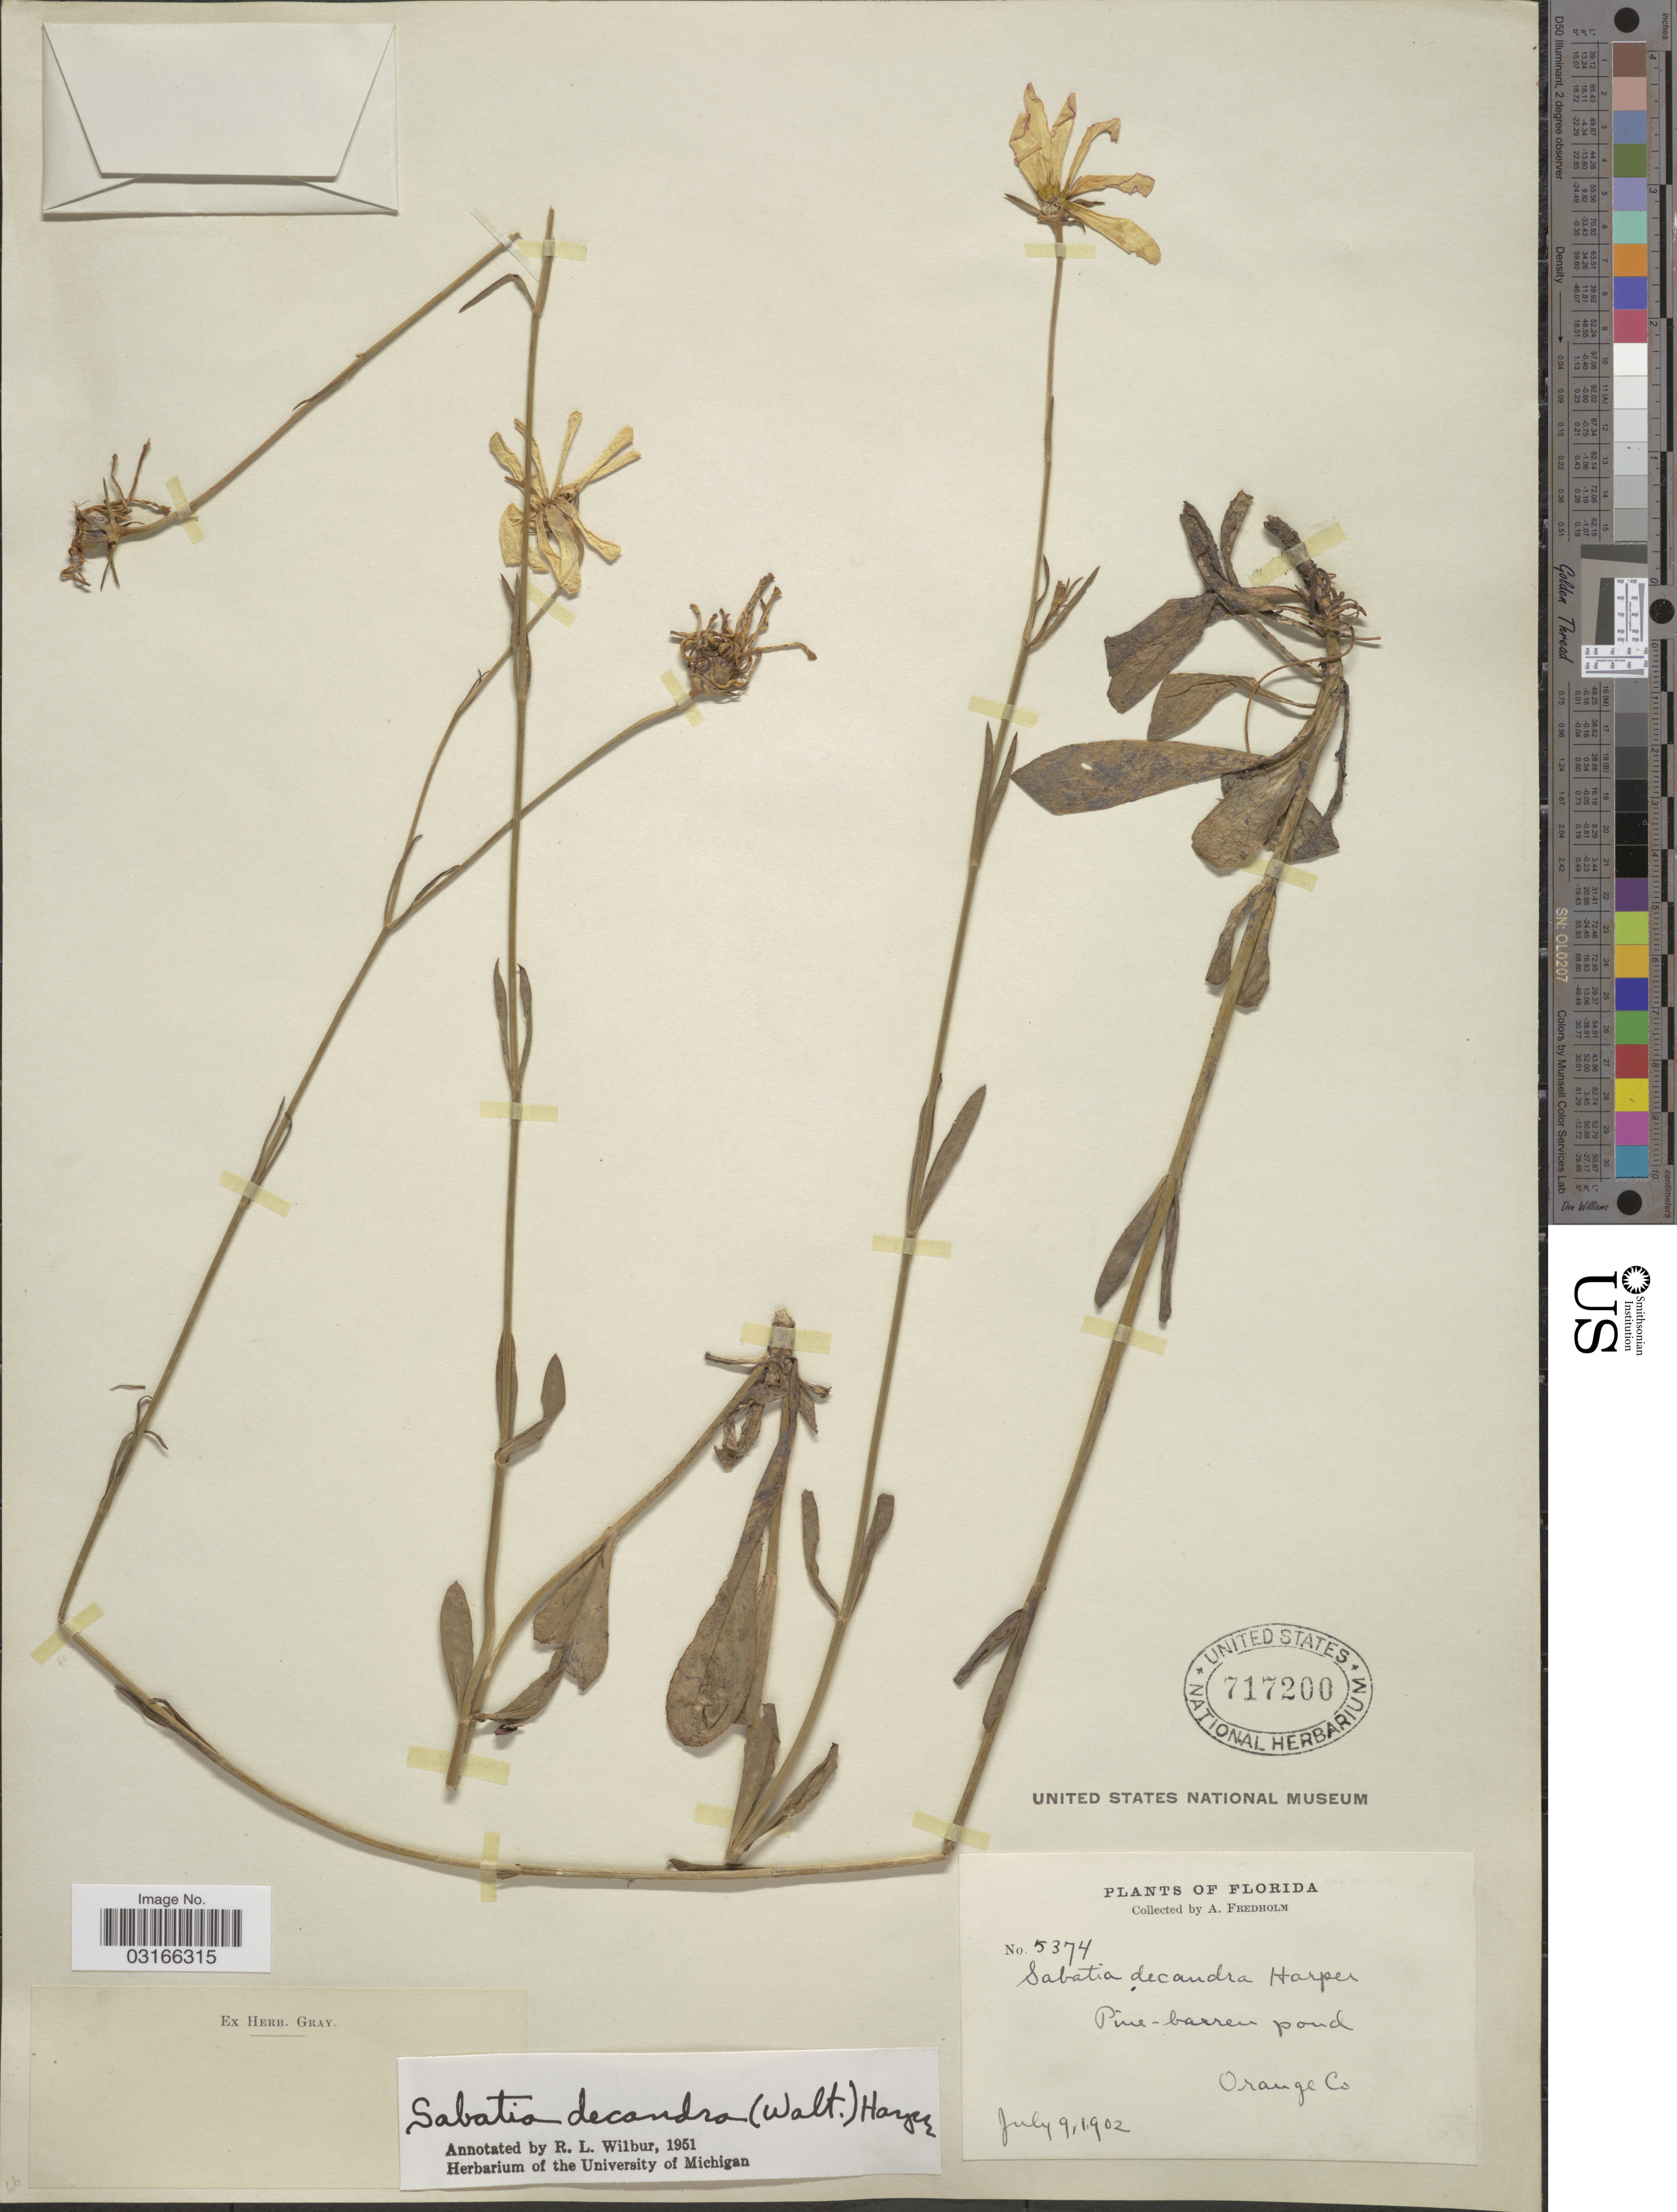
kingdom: Plantae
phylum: Tracheophyta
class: Magnoliopsida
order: Gentianales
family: Gentianaceae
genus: Sabatia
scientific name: Sabatia decandra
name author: (Walter)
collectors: A. Fredholm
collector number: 5374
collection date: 1902-07-09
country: United States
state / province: Florida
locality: Pine-barren pond. Orange Co.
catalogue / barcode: US 717200